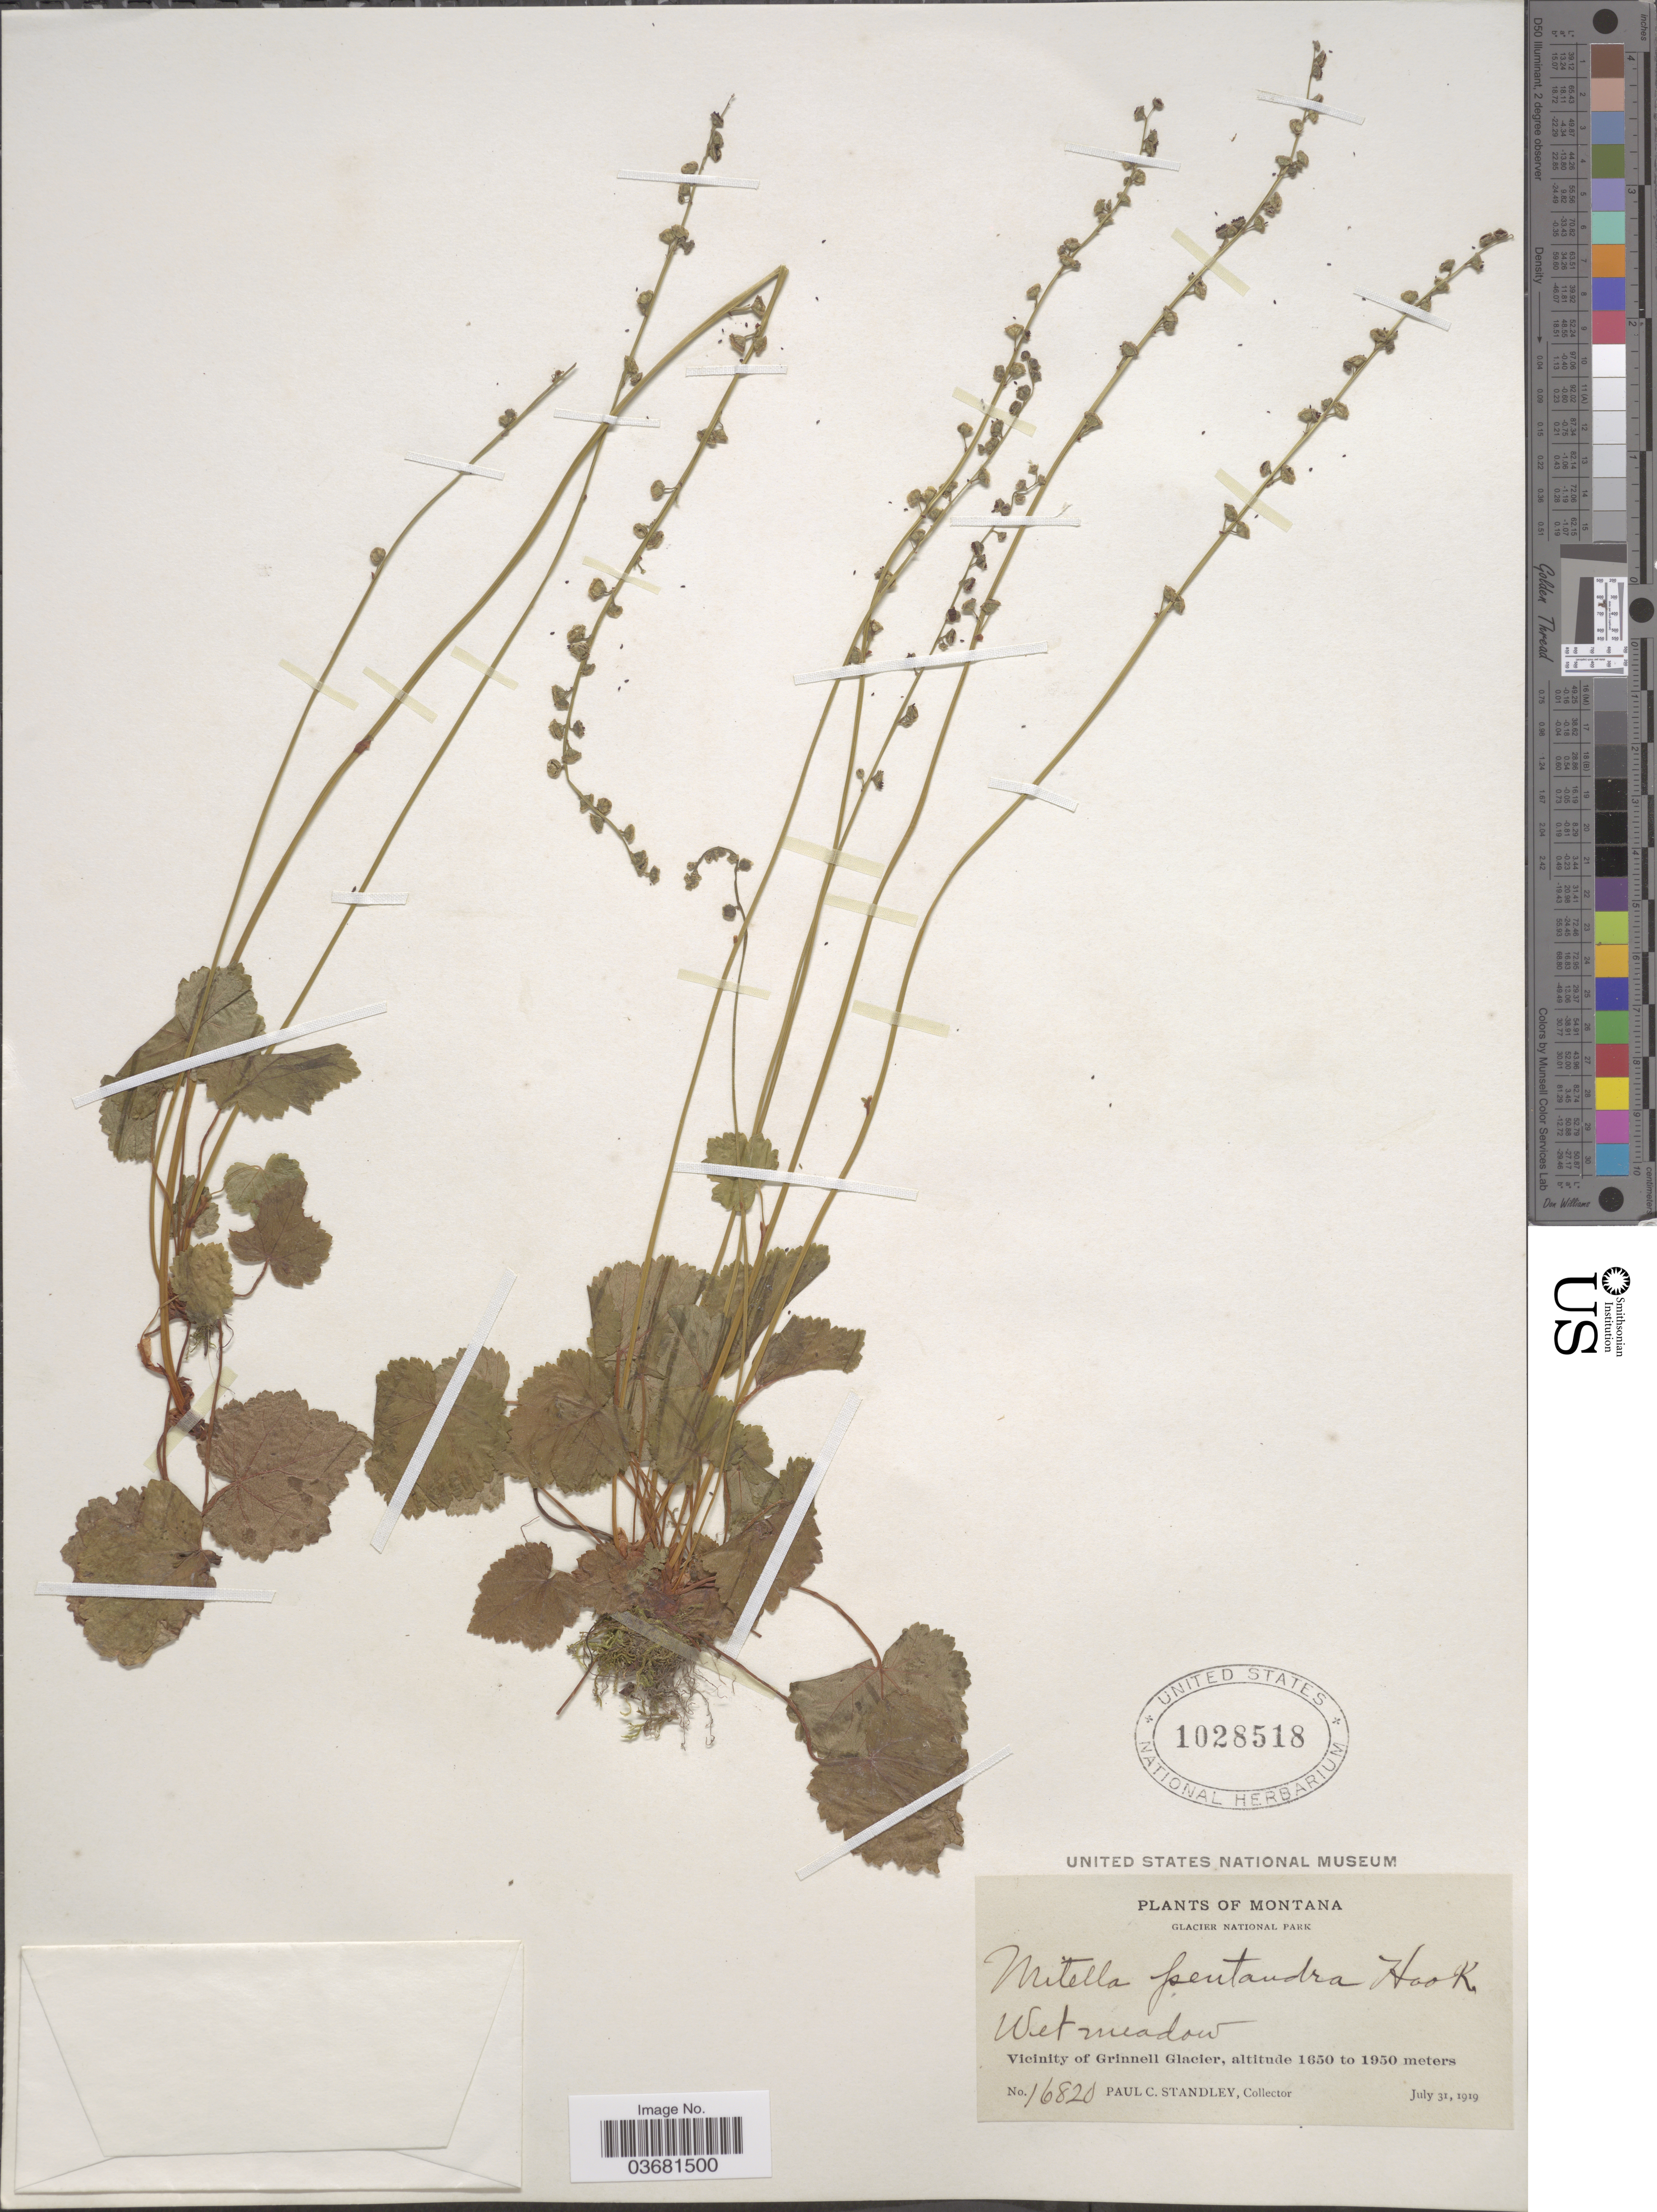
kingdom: Plantae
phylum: Tracheophyta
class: Magnoliopsida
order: Saxifragales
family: Saxifragaceae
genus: Mitella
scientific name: Mitella pentandra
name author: Hook.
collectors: P. C. Standley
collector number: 16820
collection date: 1919-07-31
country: United States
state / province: Montana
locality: Glacier National Park. Vicinity of Grinnell Glacier.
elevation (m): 1650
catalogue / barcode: US 1028518